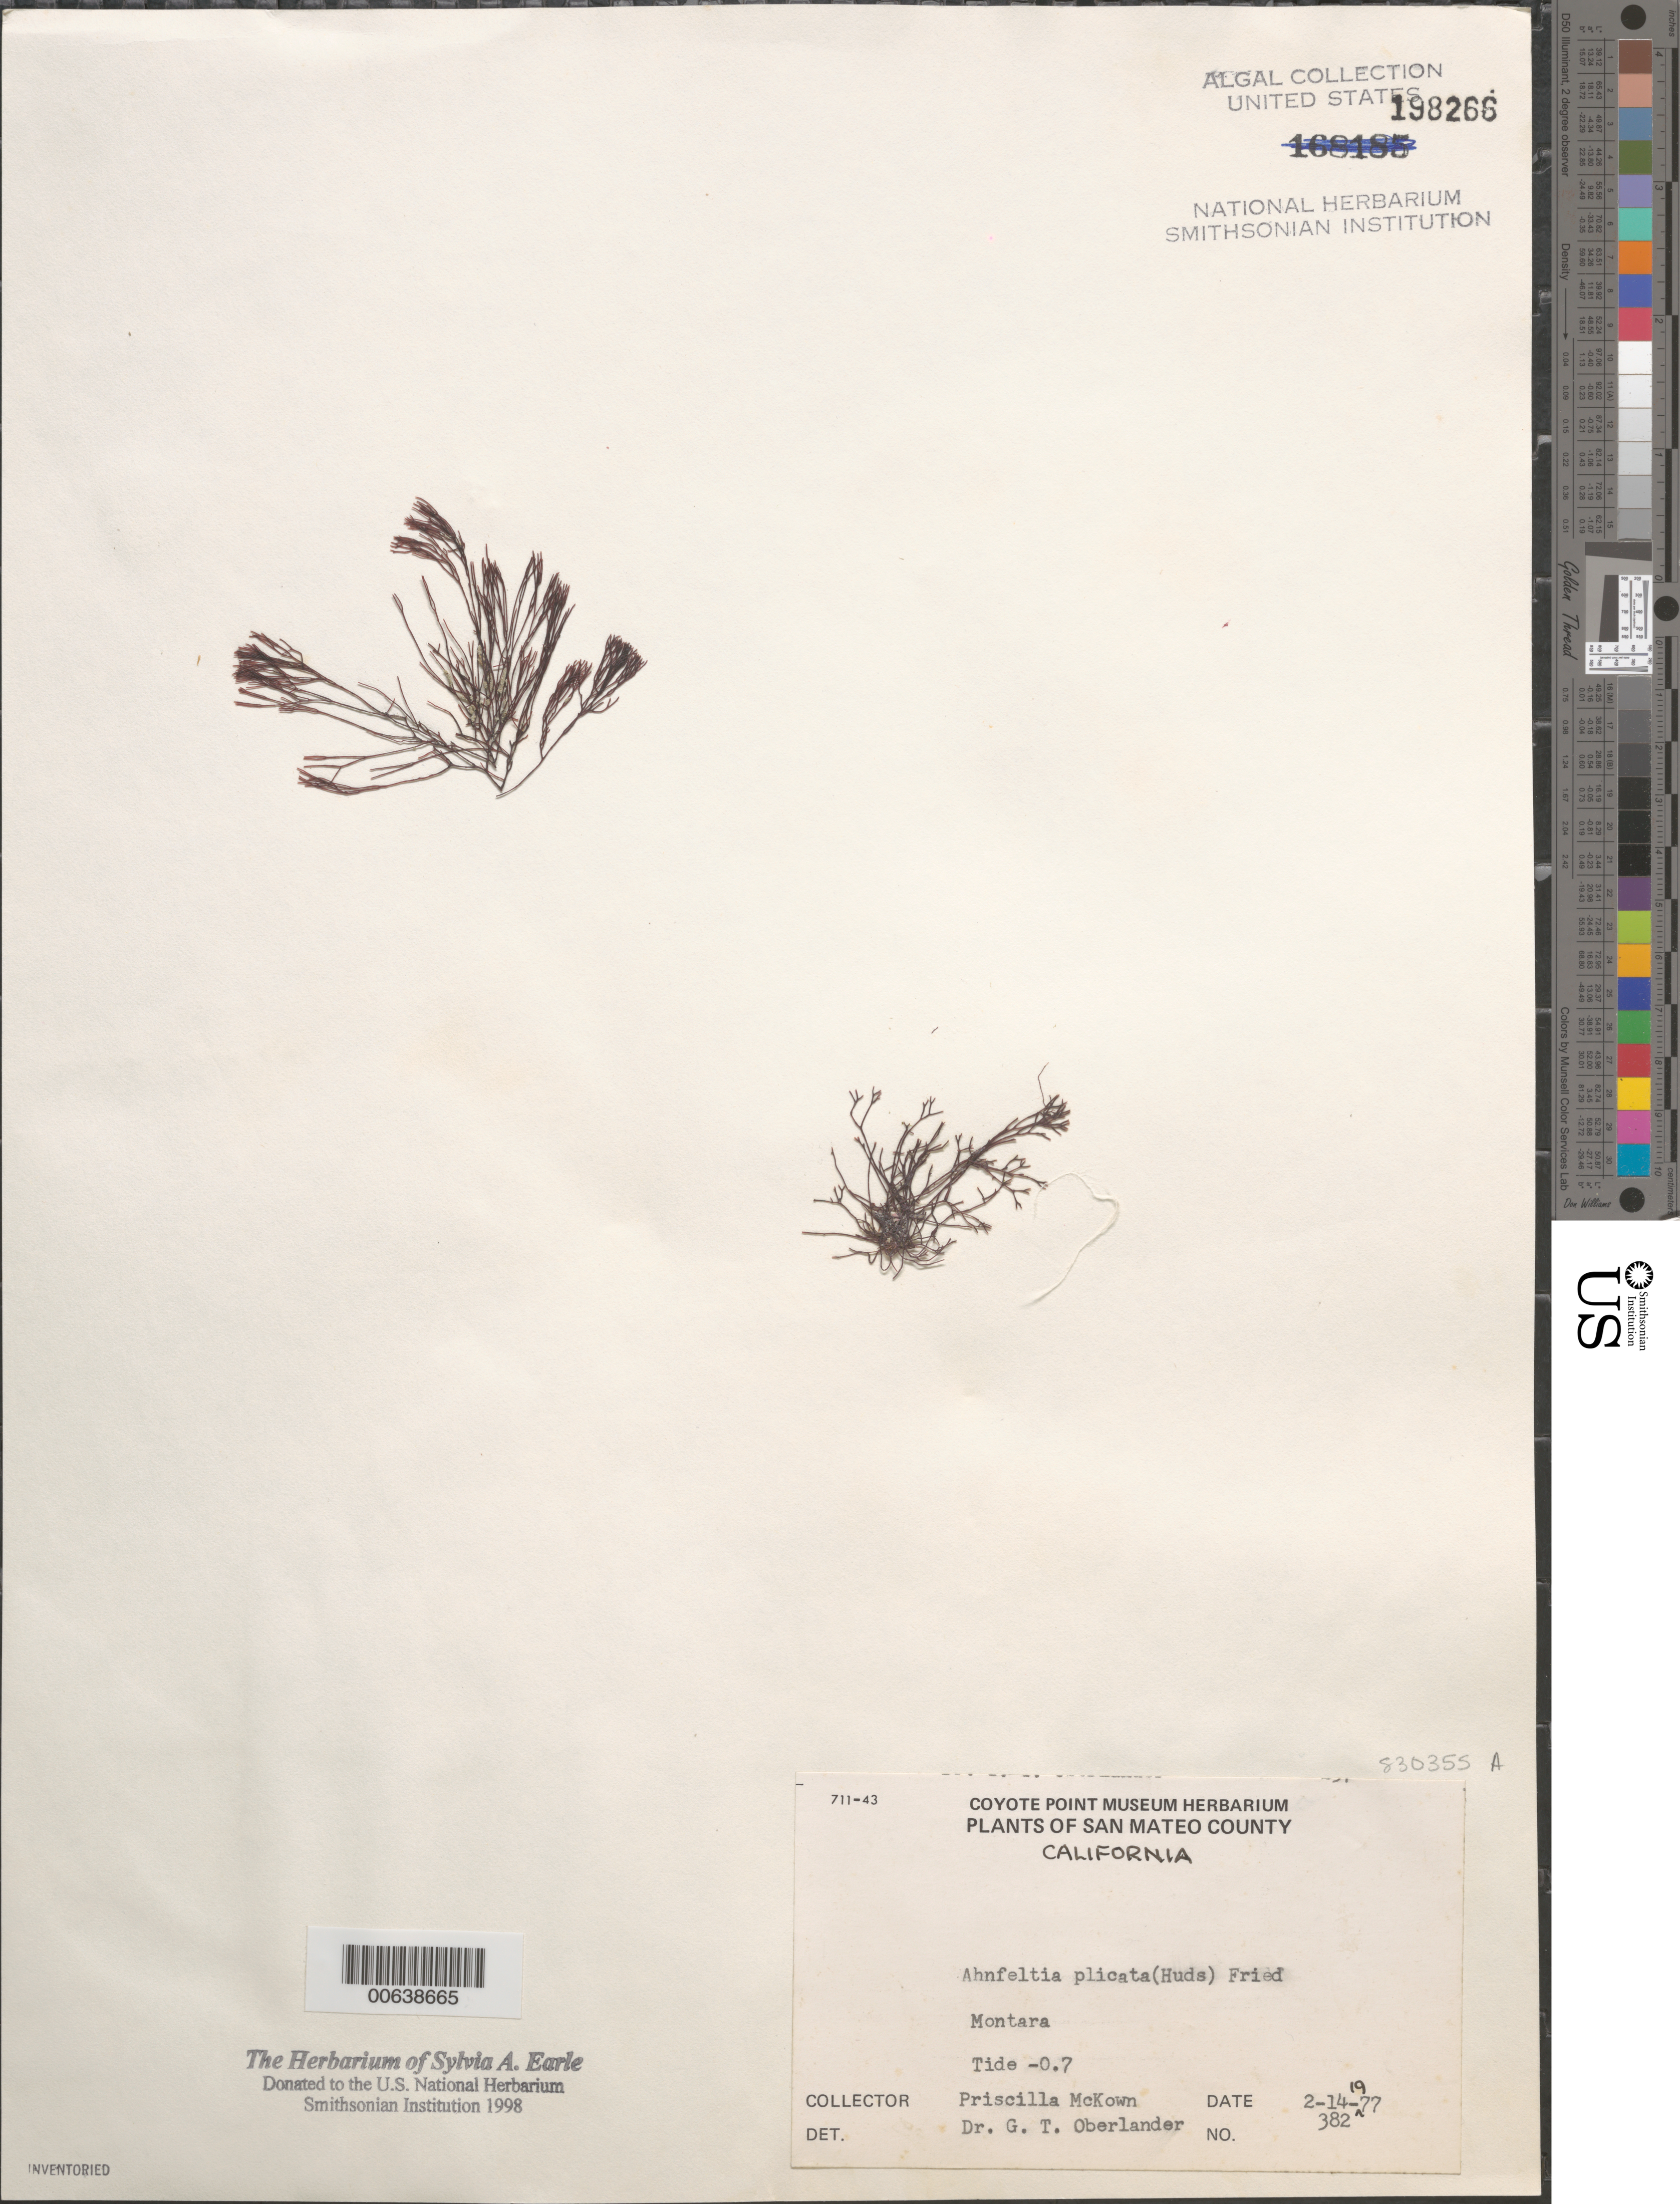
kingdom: Plantae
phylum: Rhodophyta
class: Florideophyceae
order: Ahnfeltiales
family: Ahnfeltiaceae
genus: Ahnfeltia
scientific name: Ahnfeltia plicata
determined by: Oberlander, G. T.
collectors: P. McKown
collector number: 382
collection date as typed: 14 Feb 1977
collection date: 1977-02-14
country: United States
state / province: California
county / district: San Mateo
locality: Montara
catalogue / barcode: US 198266